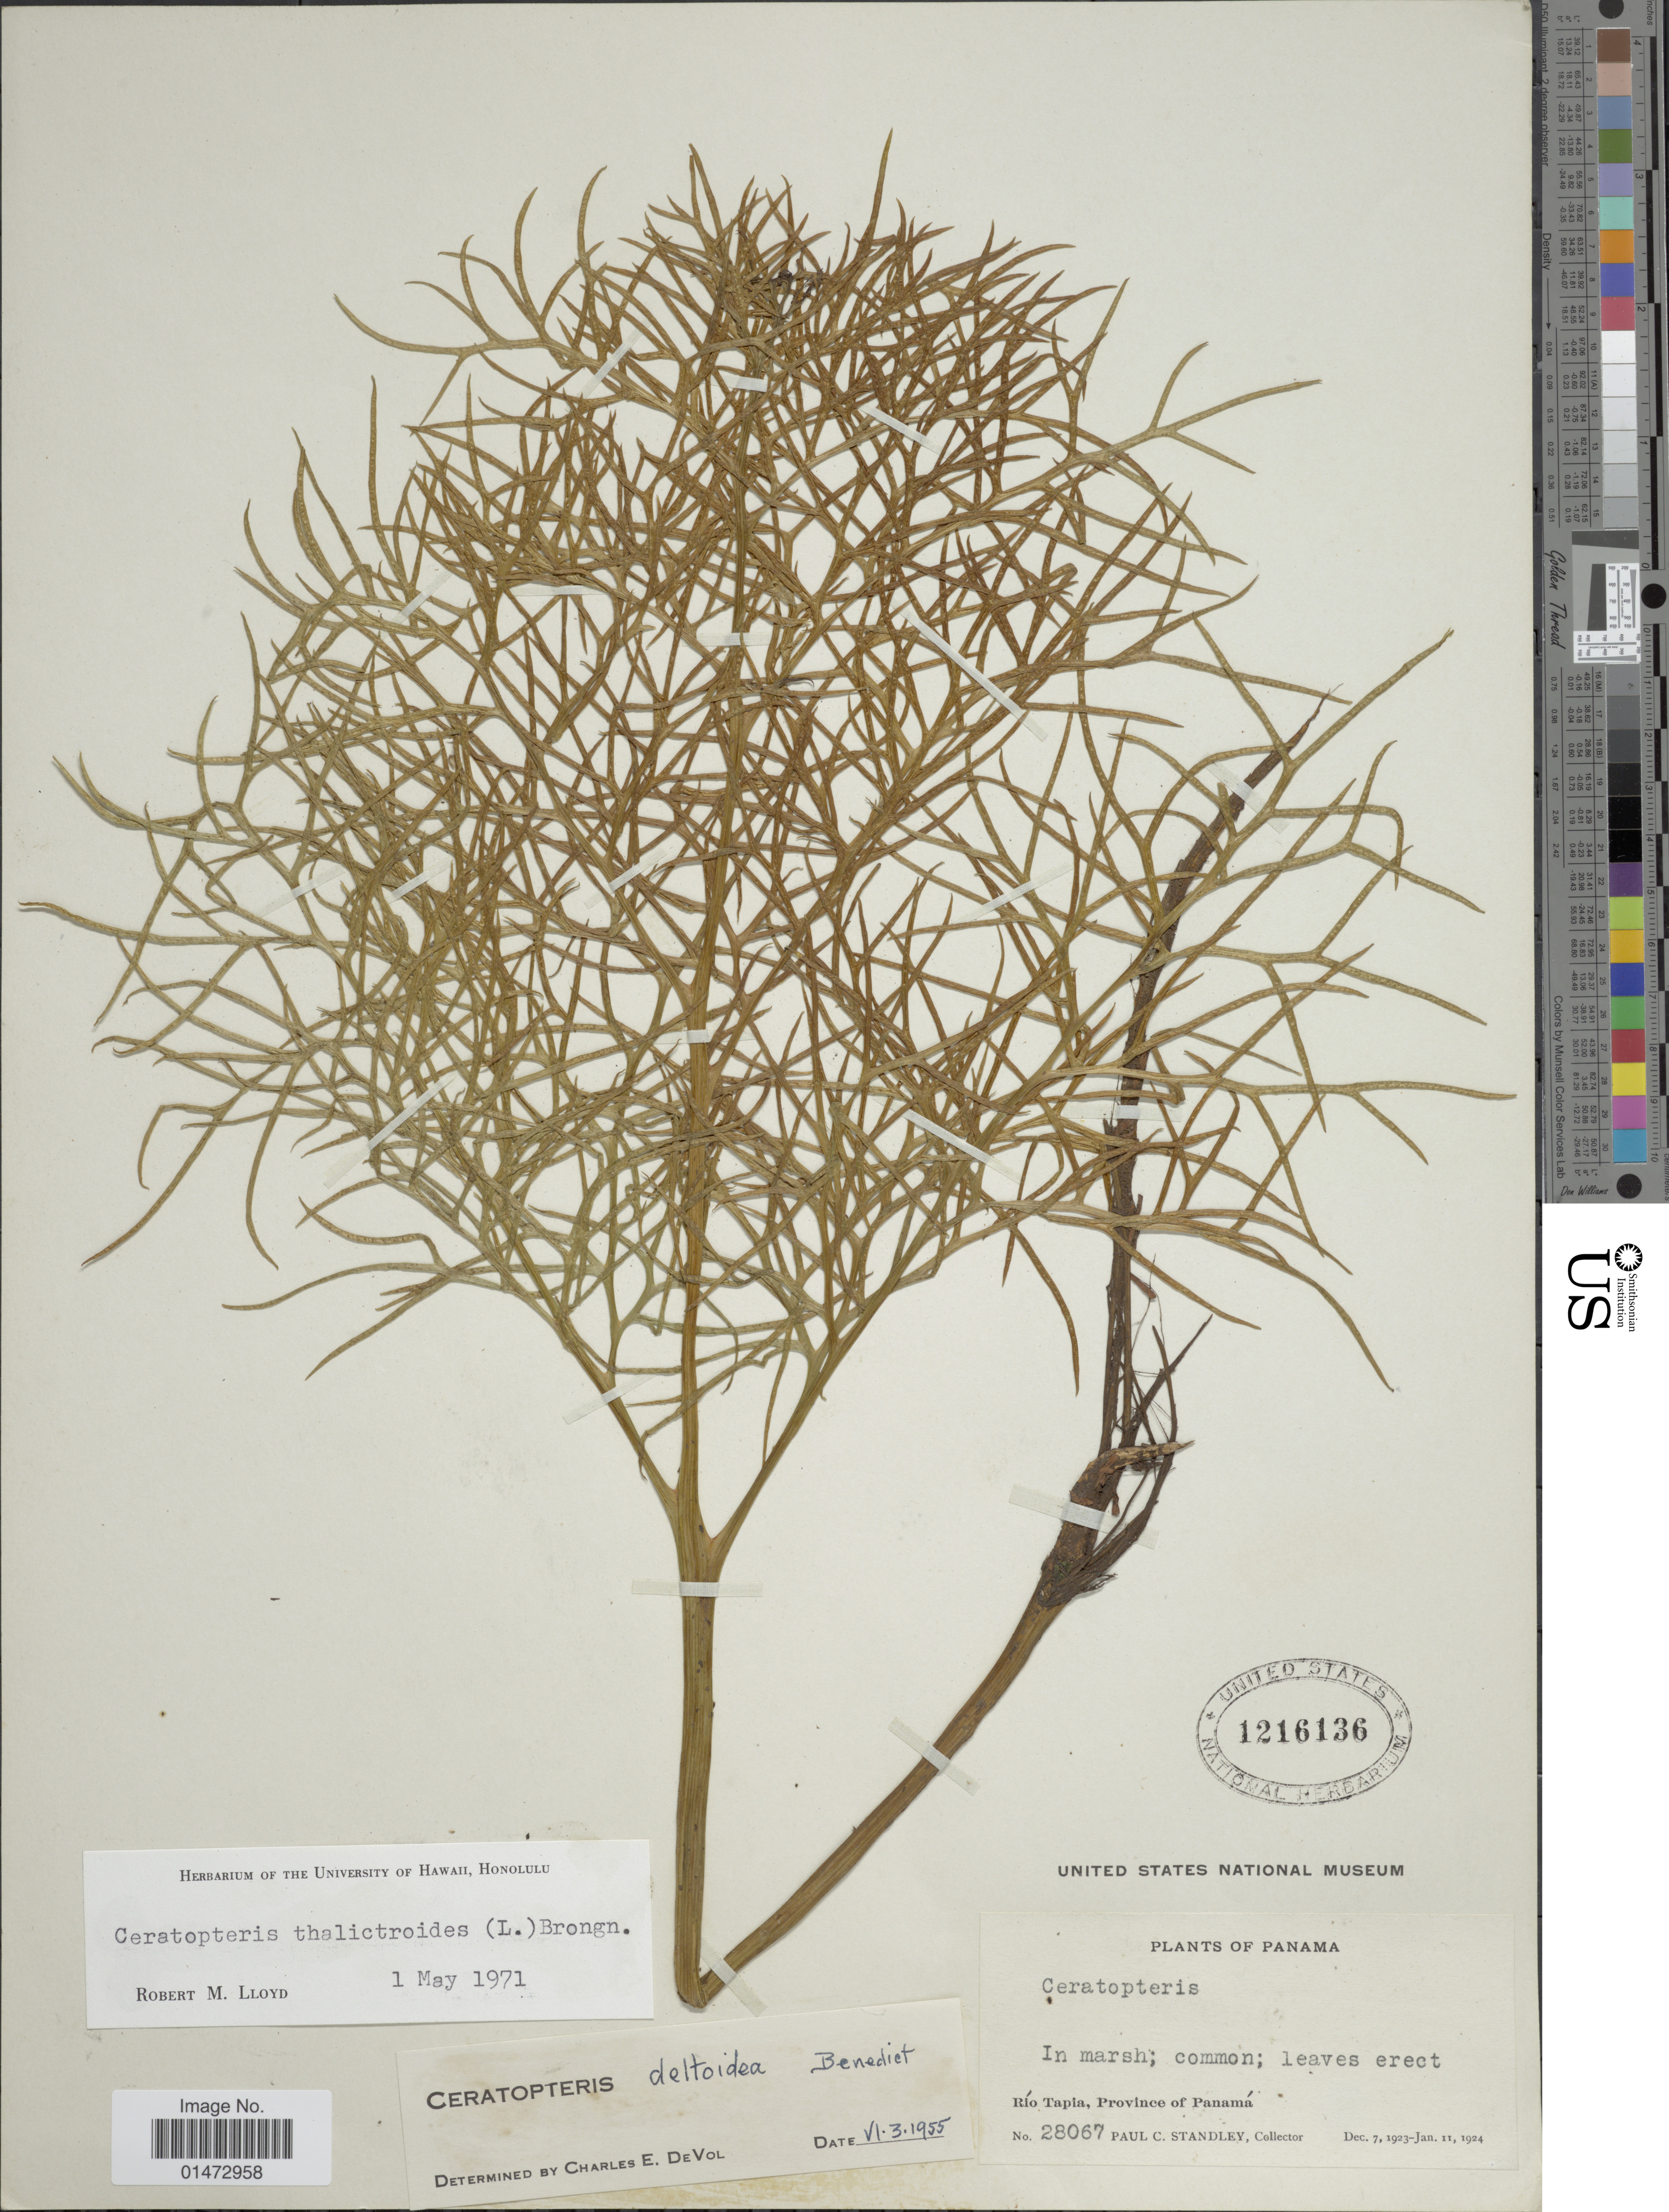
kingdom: Plantae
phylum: Tracheophyta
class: Polypodiopsida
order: Polypodiales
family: Pteridaceae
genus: Ceratopteris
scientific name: Ceratopteris thalictroides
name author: (L.) Brongn.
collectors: P. C. Standley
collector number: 28067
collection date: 1923-12-07/1924-01-11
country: Panama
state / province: Panamá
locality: Río Tapia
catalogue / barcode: US 1216136